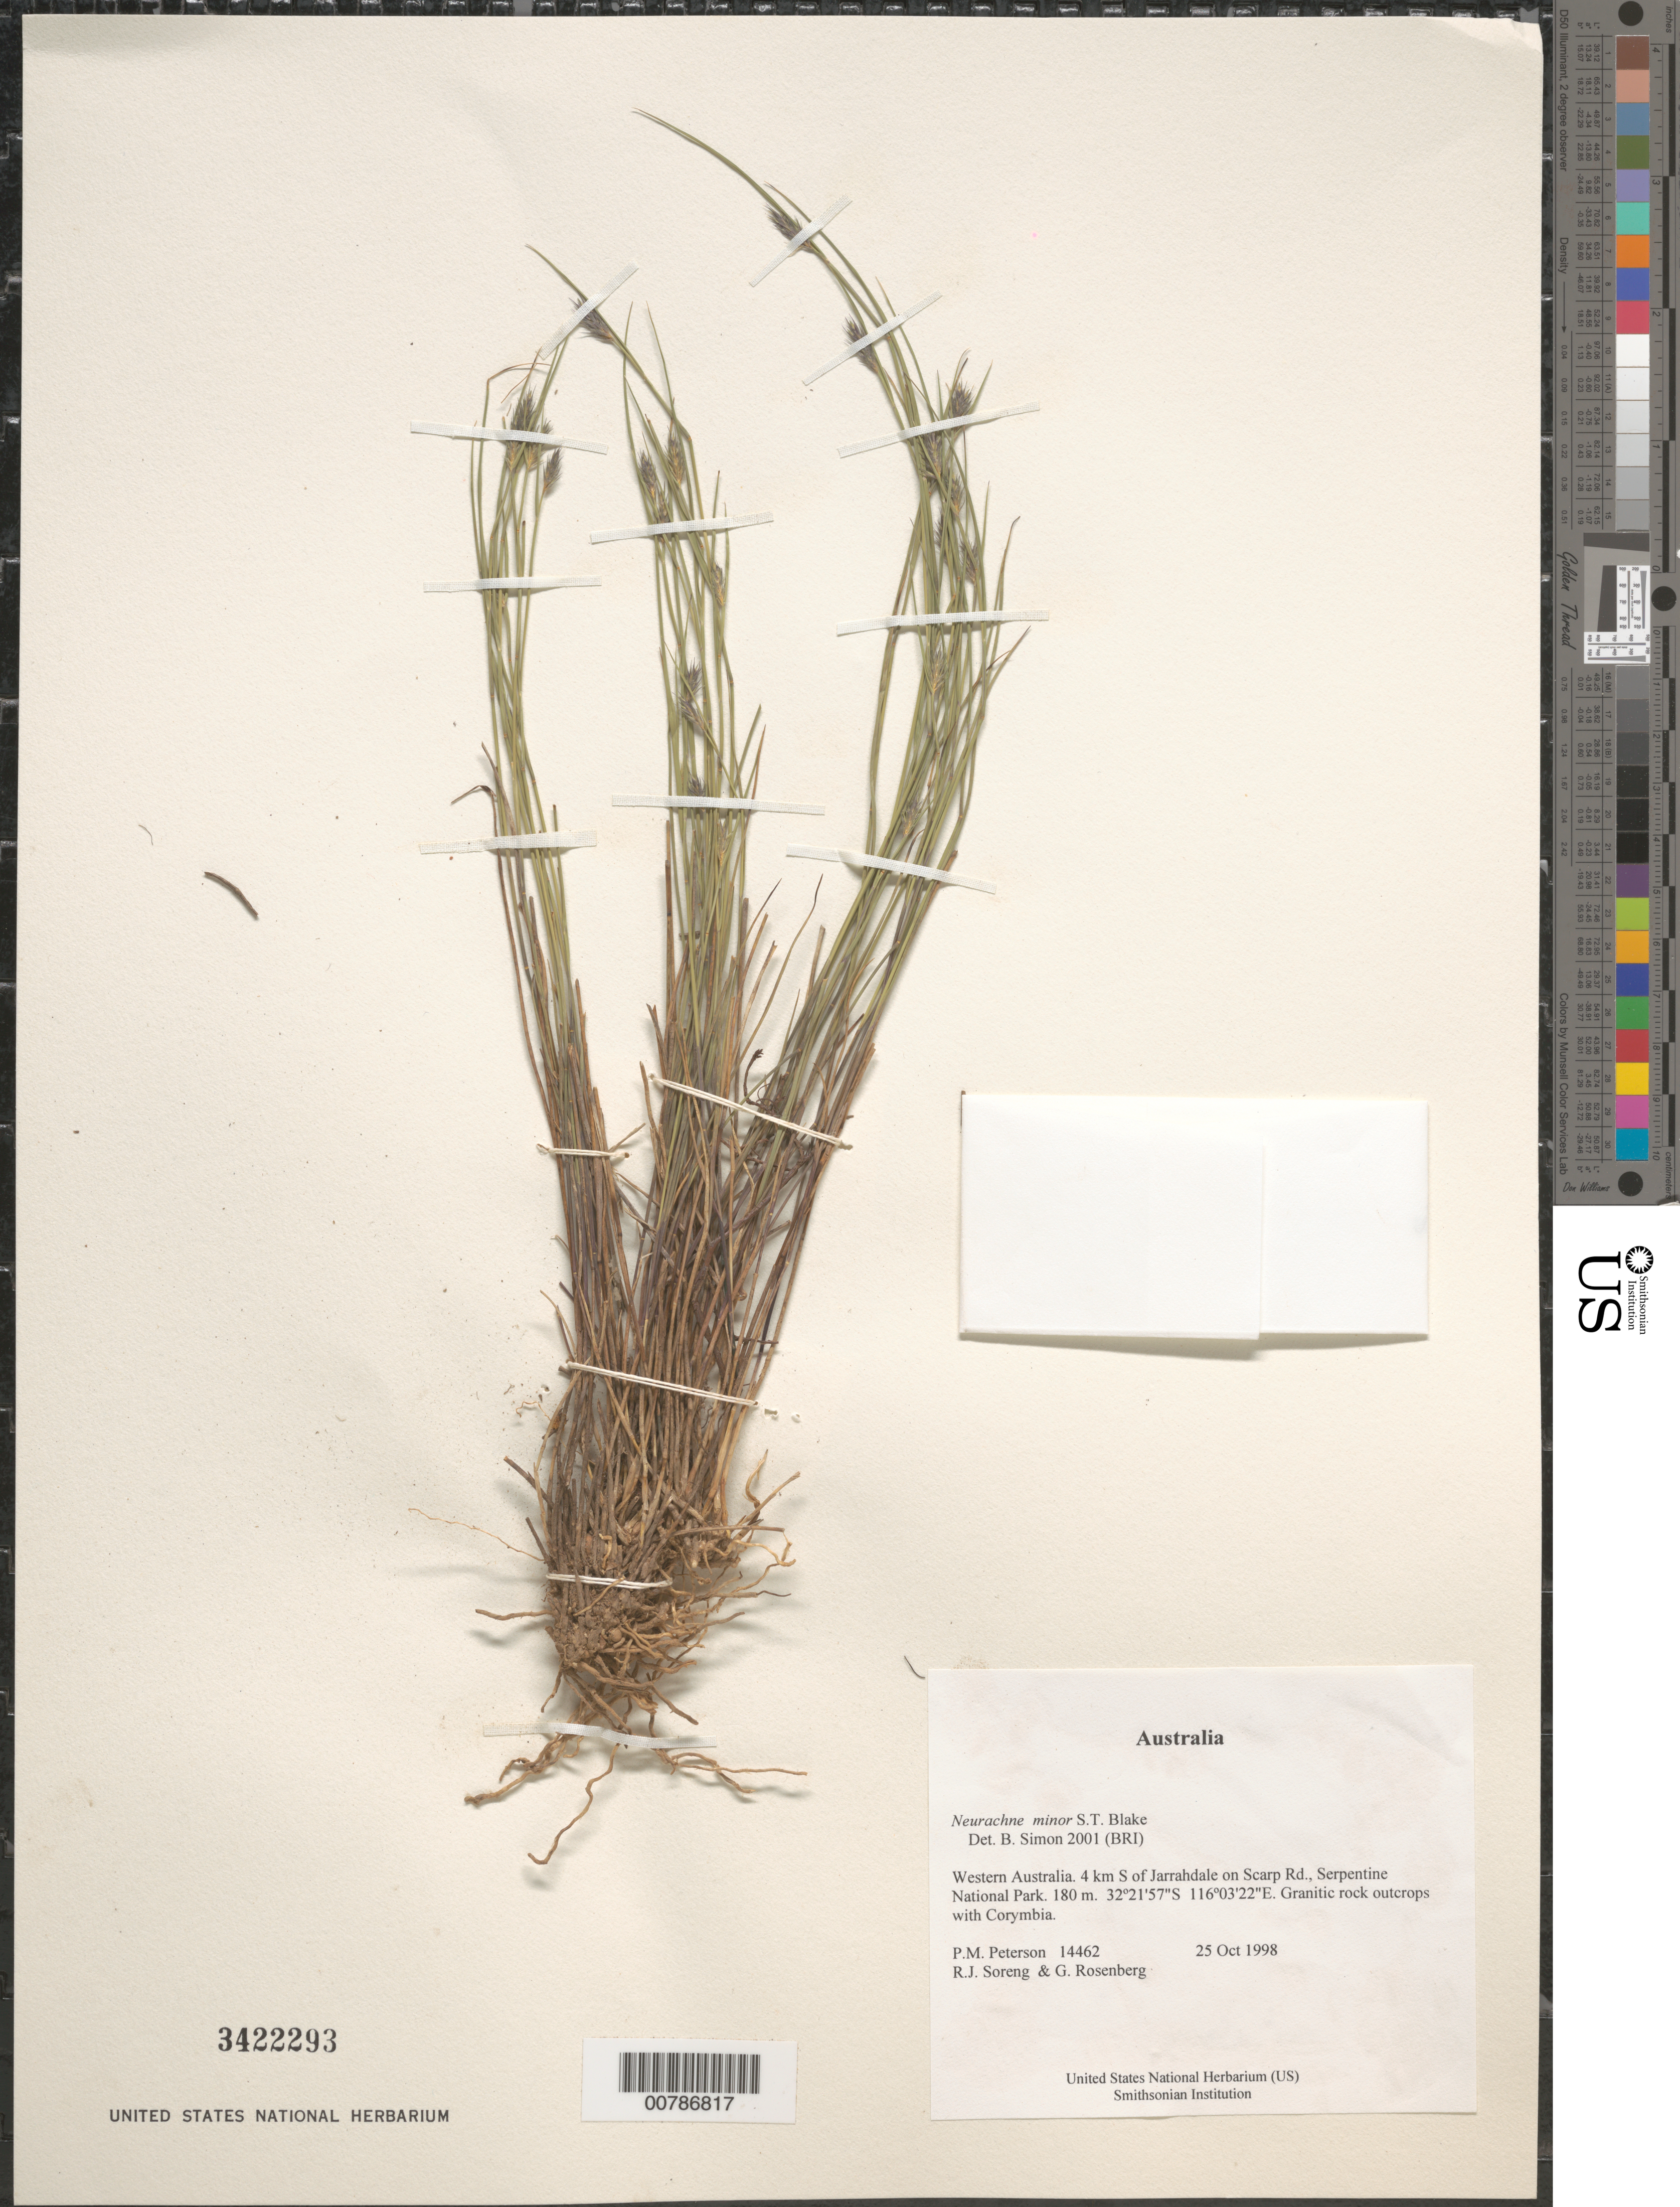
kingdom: Plantae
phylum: Tracheophyta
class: Liliopsida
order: Poales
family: Poaceae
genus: Neurachne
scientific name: Neurachne minor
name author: S.T. Blake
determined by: Simon, B.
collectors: P. M. Peterson, R. J. Soreng & G. Rosenberg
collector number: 14462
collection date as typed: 25 Oct 1998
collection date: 1998-10-25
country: Australia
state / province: Western Australia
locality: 4 km S of Jarrahdale on Scarp Rd., Serpentine National Park.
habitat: Granitic rock outcrops with Corymbia.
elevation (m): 180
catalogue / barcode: US 3422293